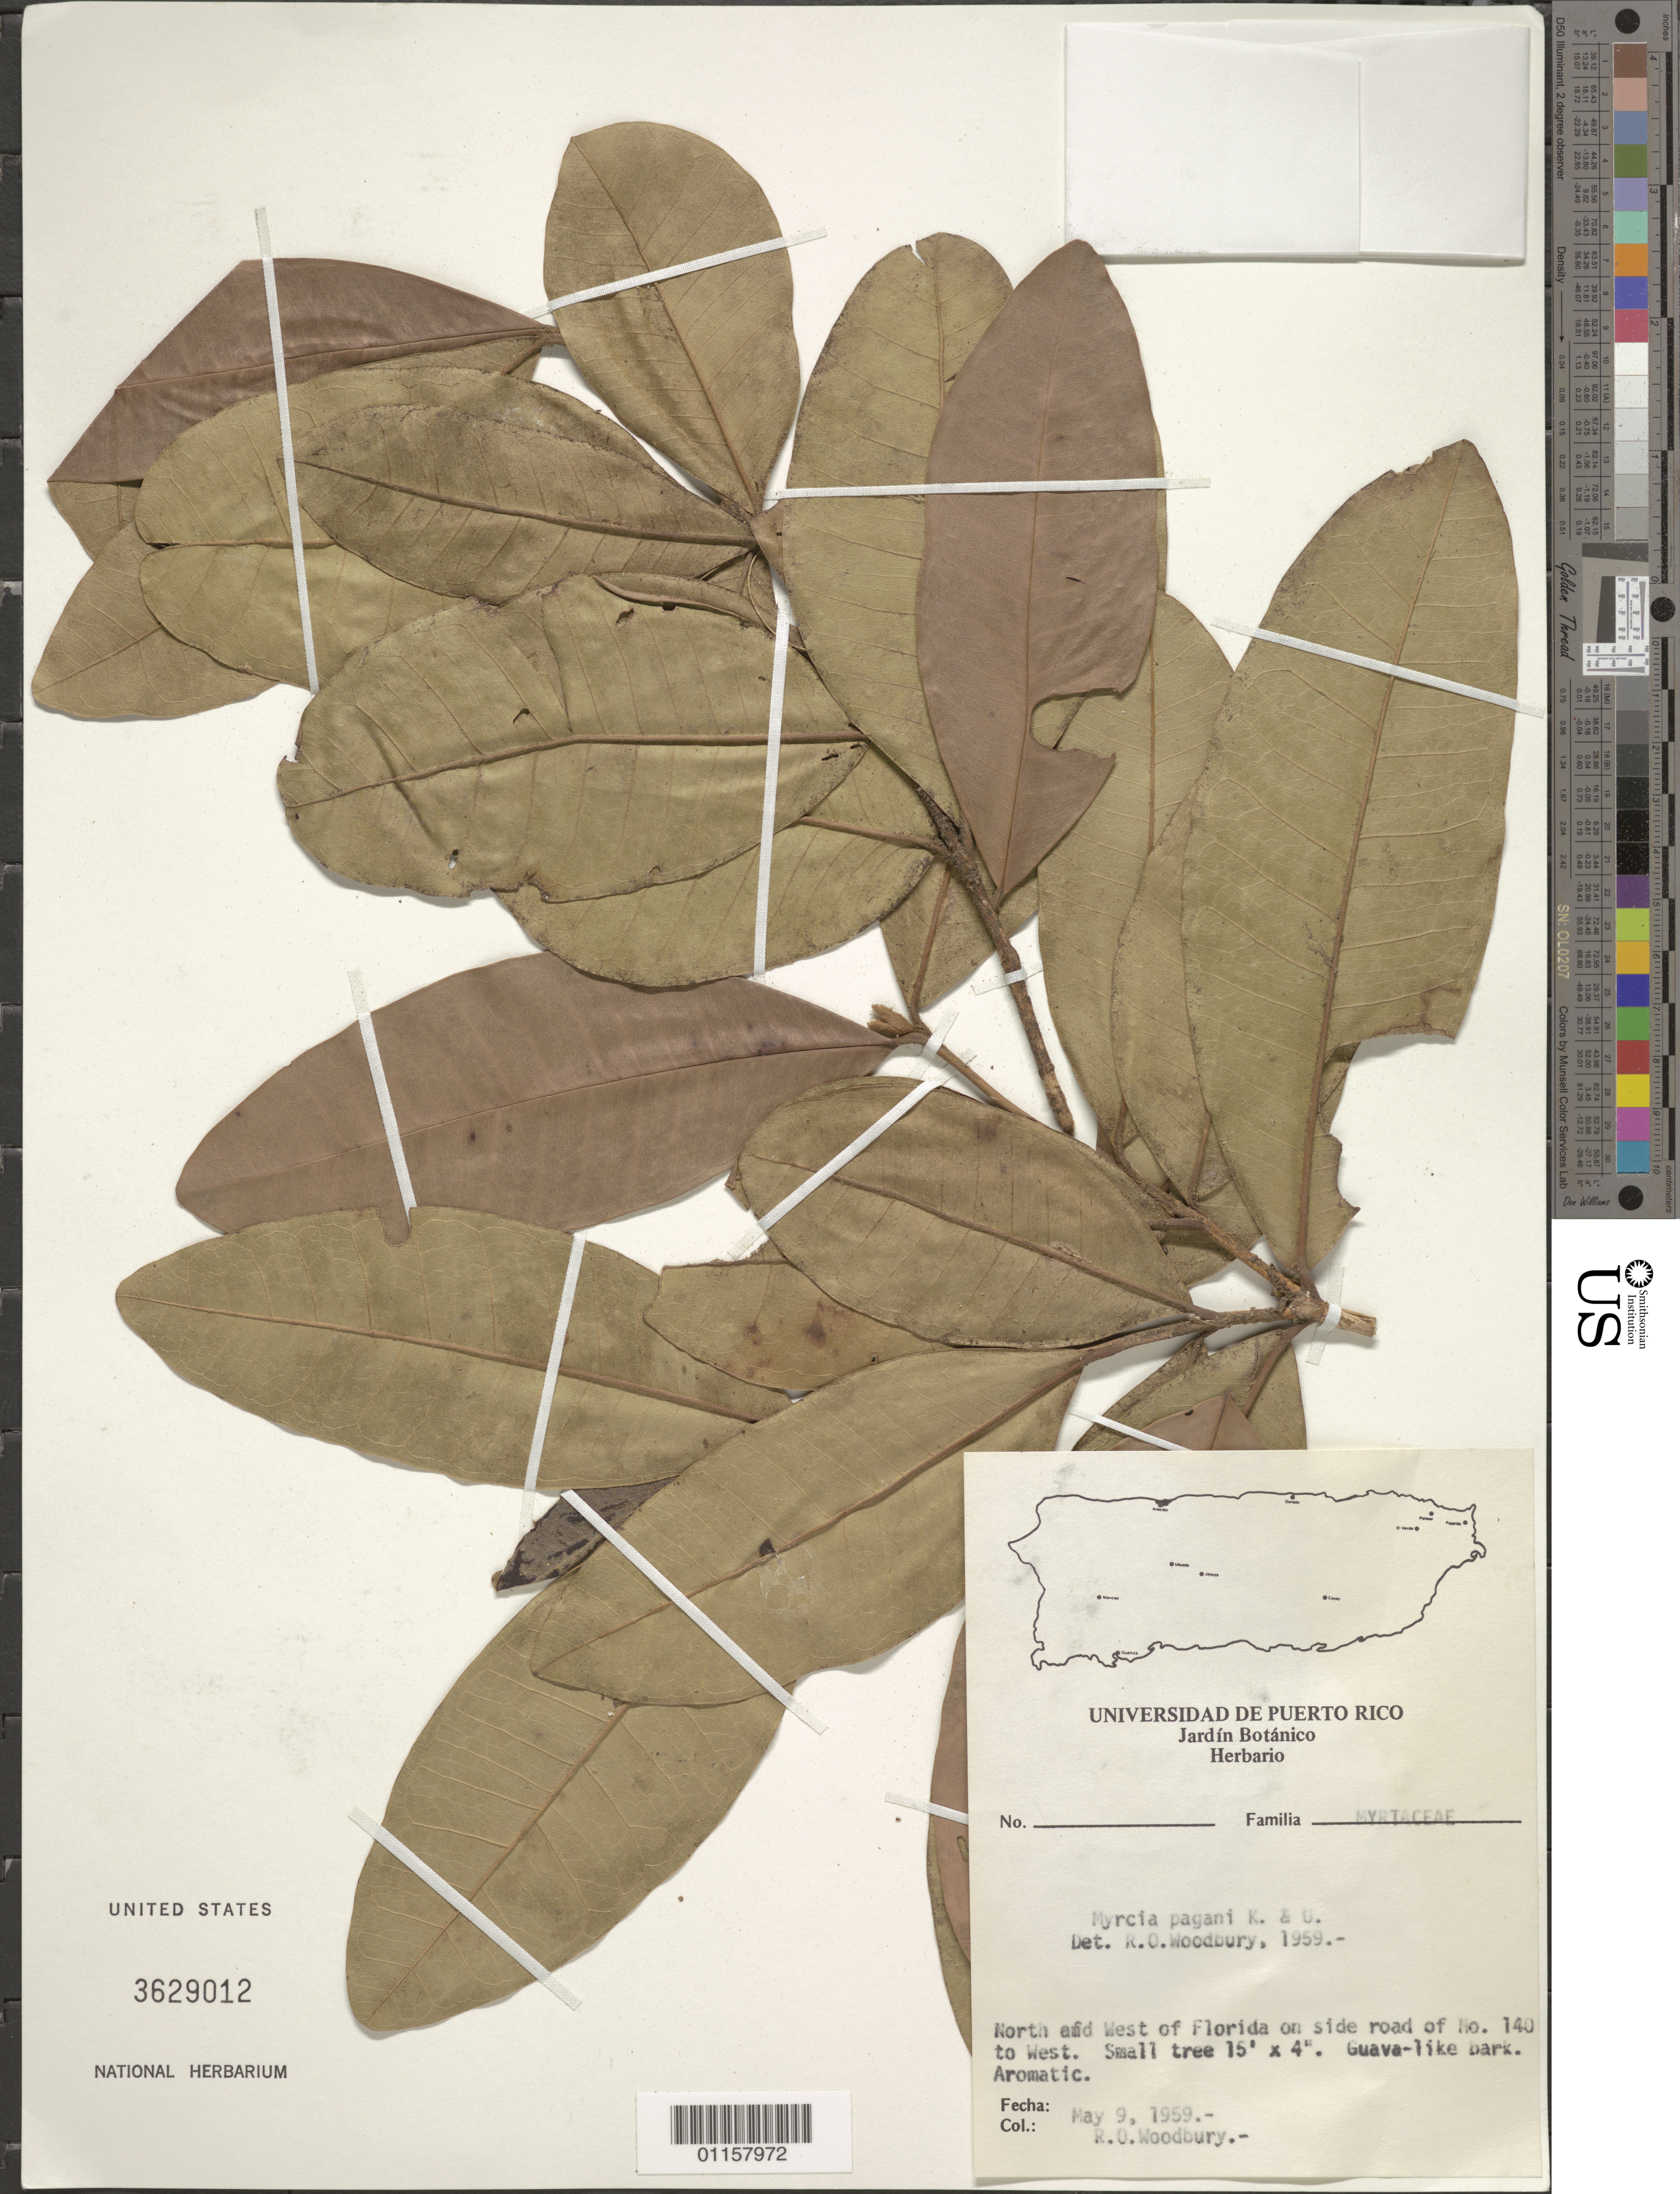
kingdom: Plantae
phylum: Tracheophyta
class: Magnoliopsida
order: Myrtales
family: Myrtaceae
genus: Myrcia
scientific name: Myrcia paganii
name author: Krug & Urb.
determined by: Woodbury, R. O.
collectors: R. O. Woodbury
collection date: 1959-05-09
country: Puerto Rico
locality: Florida. North and west of Florida, on side road of No. 140 to west.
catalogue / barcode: US 3629012